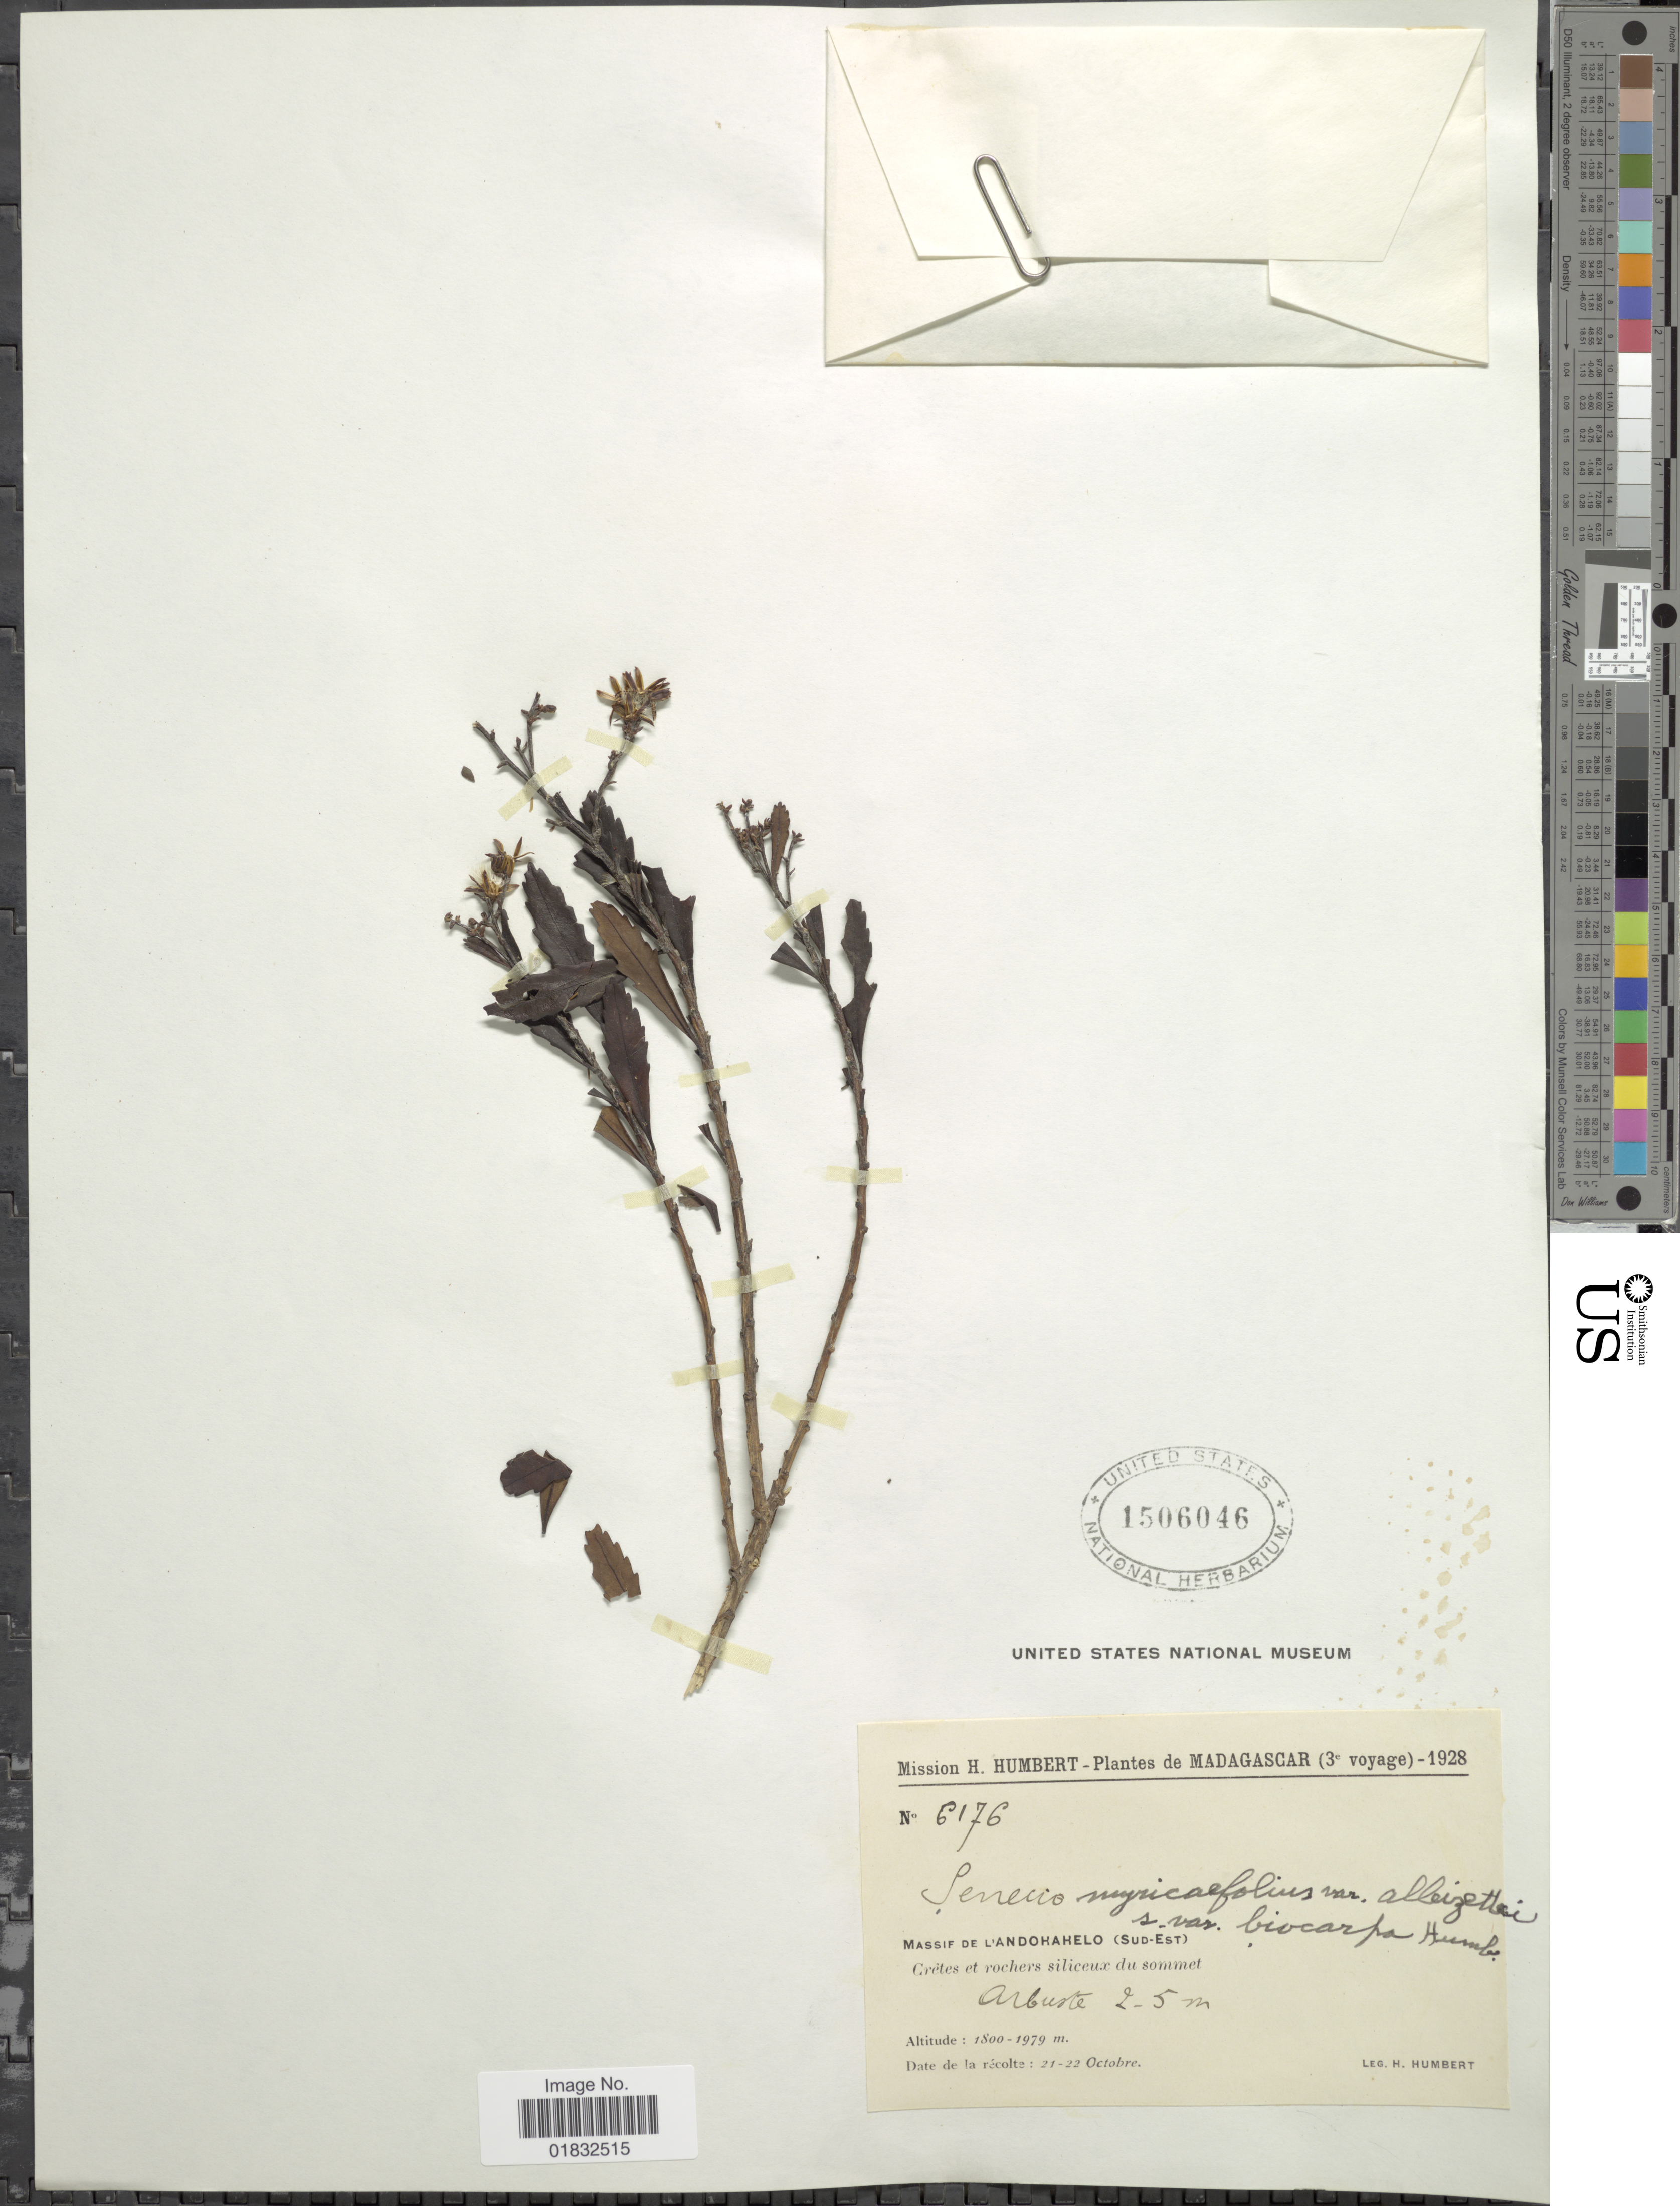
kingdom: Plantae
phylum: Tracheophyta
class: Magnoliopsida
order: Asterales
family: Asteraceae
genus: Hubertia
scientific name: Hubertia myricifolia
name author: (Bojer ex DC.) C. Jeffrey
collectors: H. Humbert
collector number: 6176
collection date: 1928-10-21/1928-10-22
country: Madagascar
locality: Massif de L'Andohahelo (Sud-Est) Crétes et rochers siliceux du sommet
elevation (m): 1800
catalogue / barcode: US 1506046